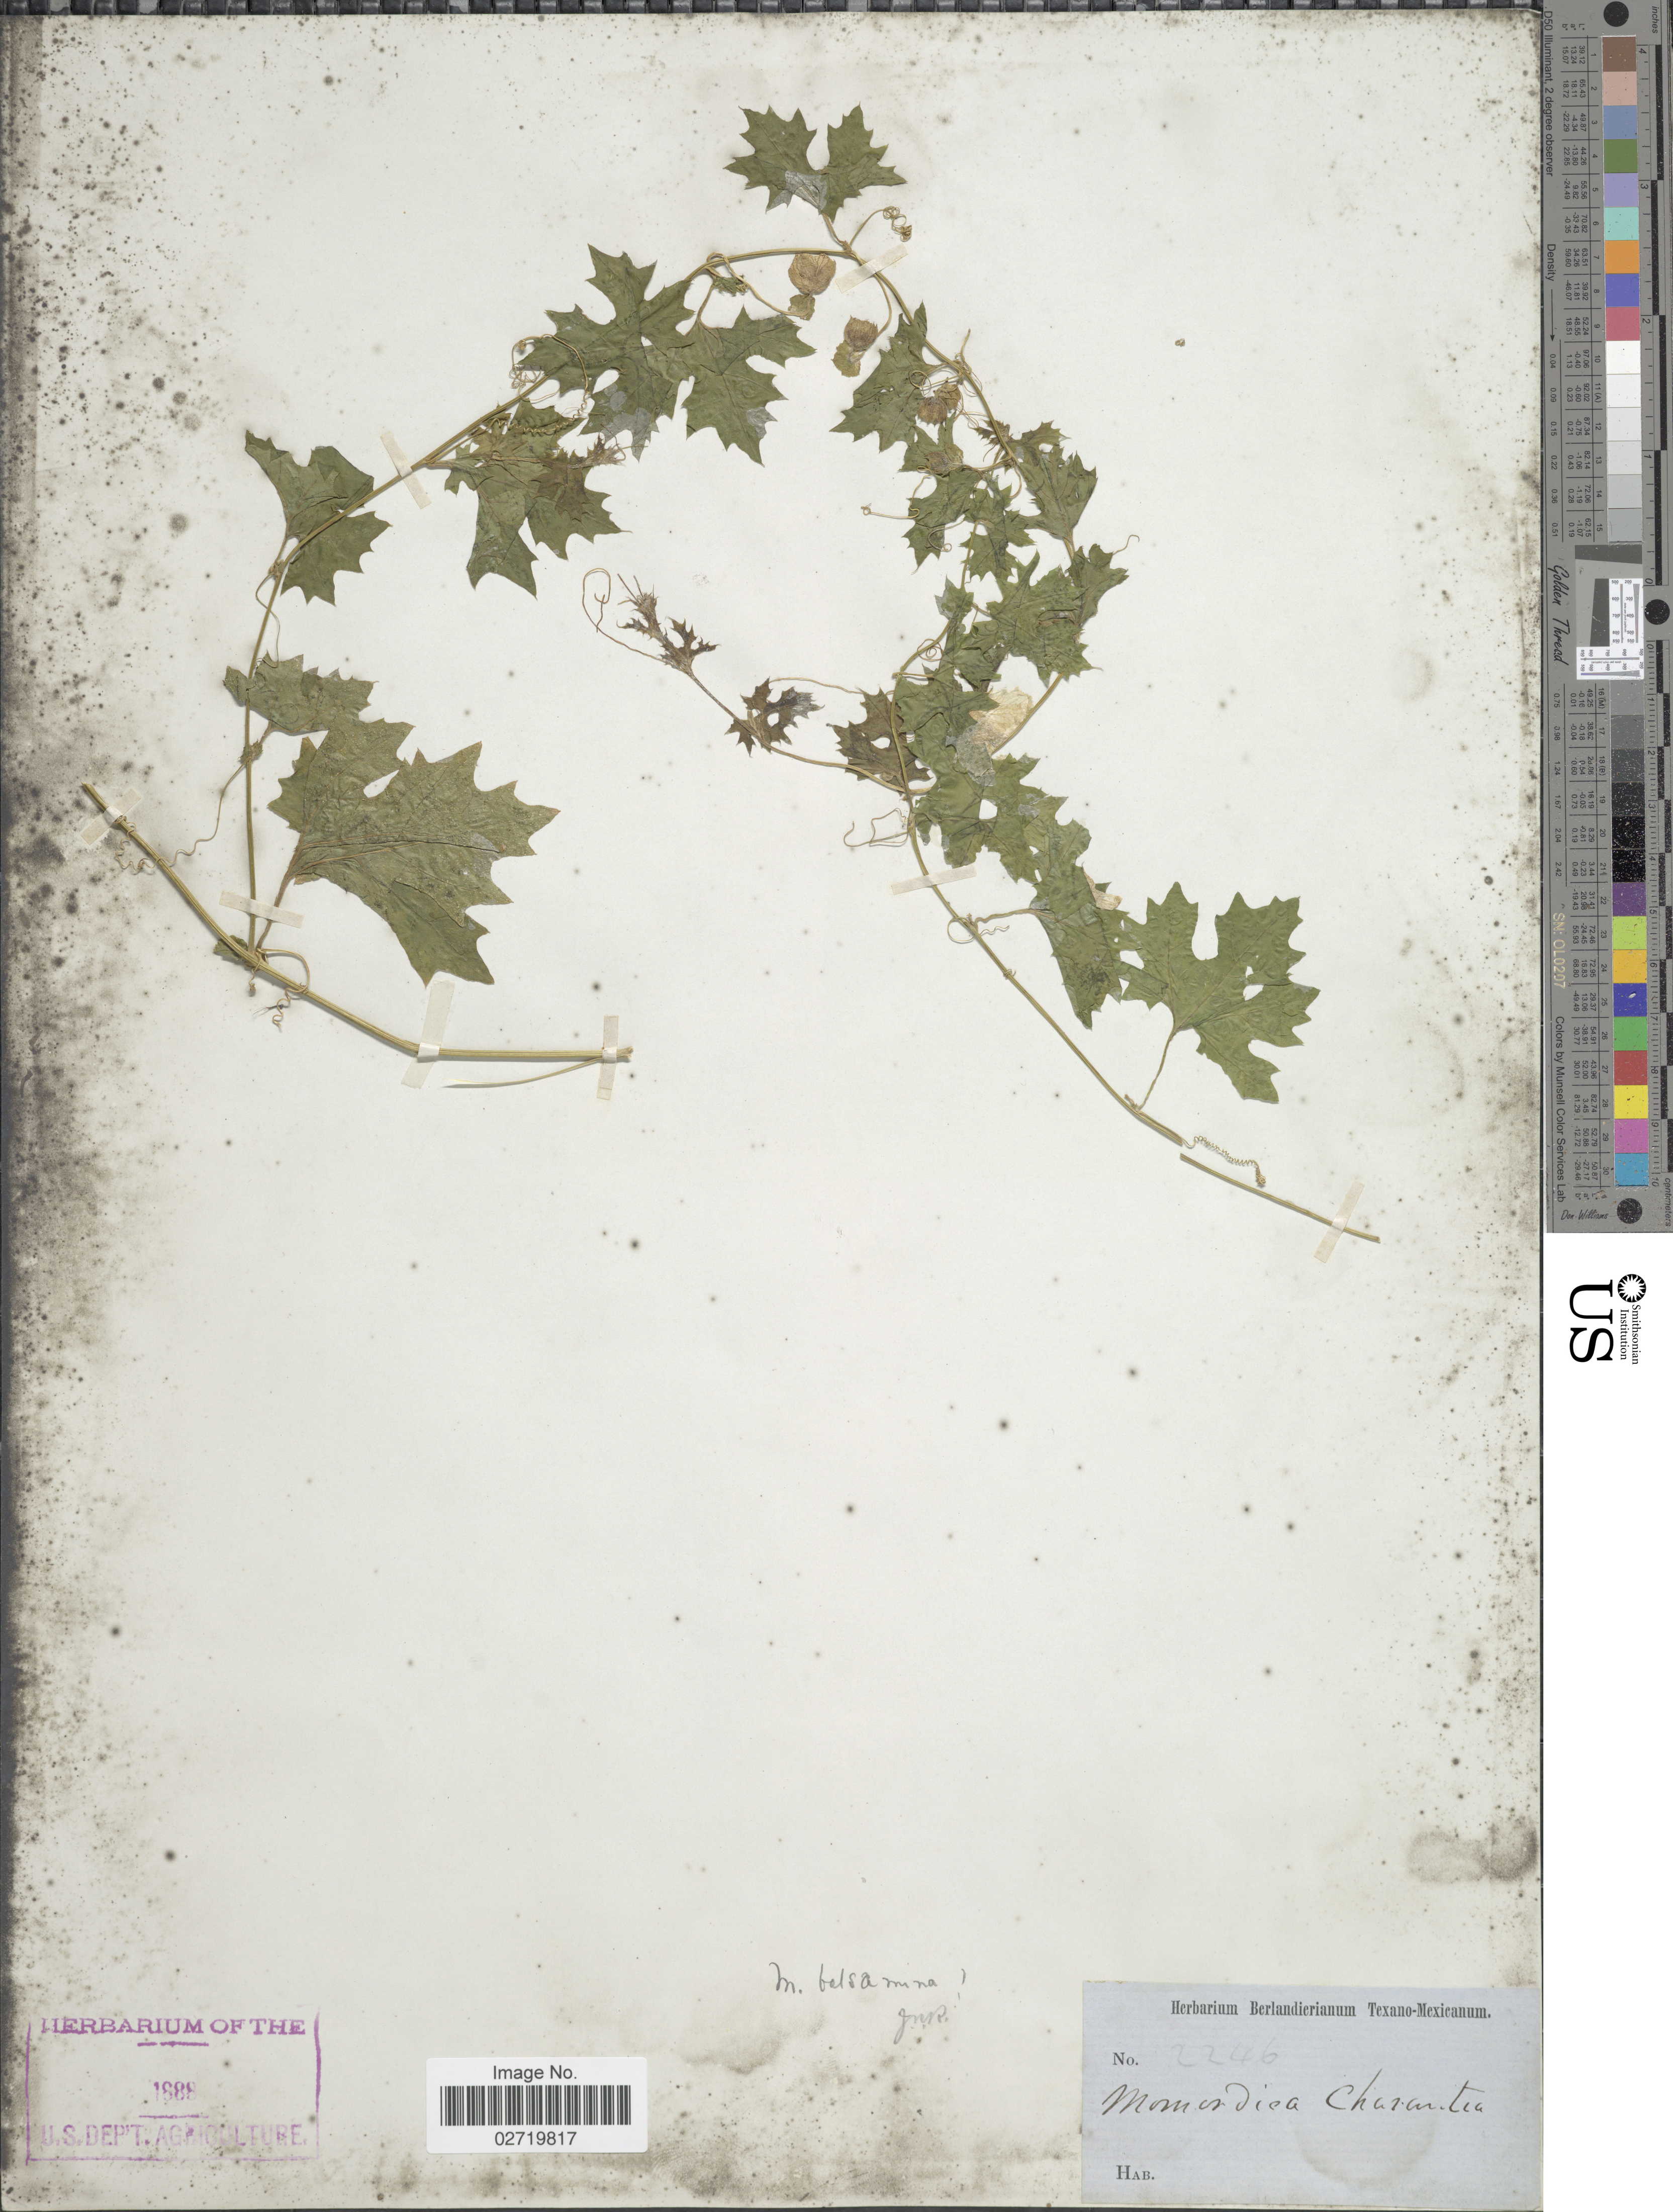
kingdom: Plantae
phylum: Tracheophyta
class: Magnoliopsida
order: Cucurbitales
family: Cucurbitaceae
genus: Momordica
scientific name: Momordica balsamina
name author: L.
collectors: ex Herb. Berlandierianum Texano-Mexicanum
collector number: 2246